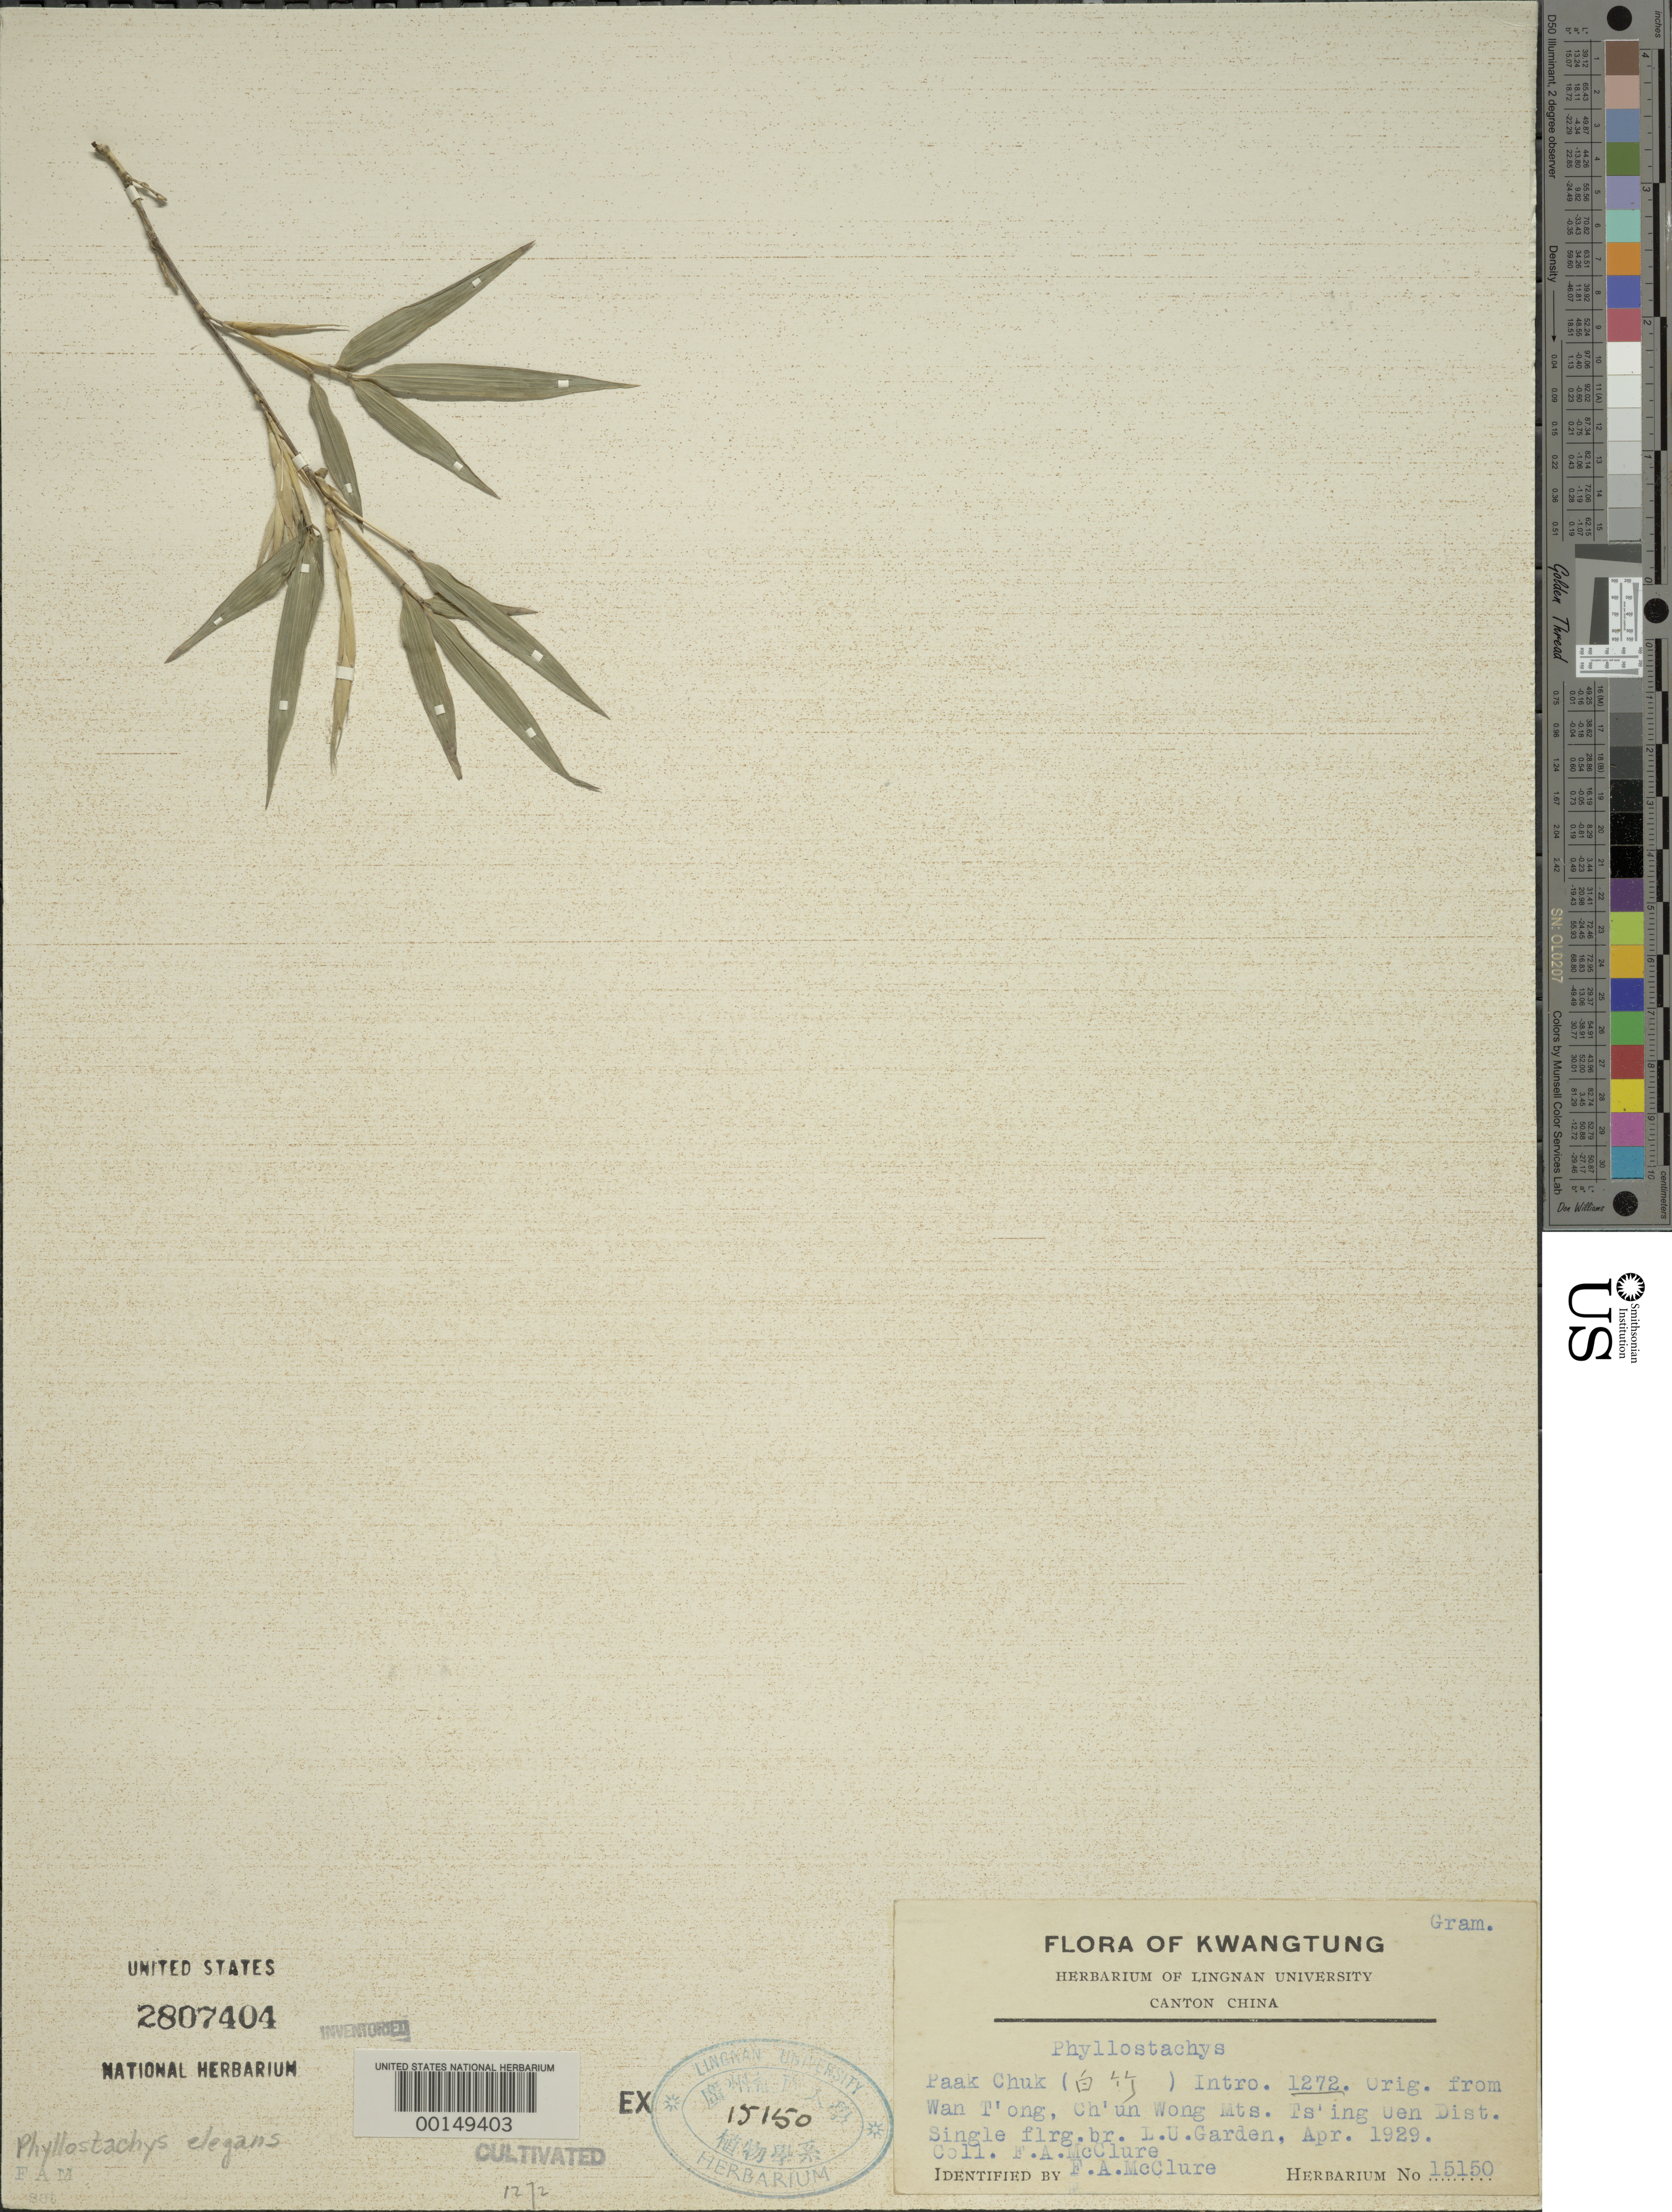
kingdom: Plantae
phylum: Tracheophyta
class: Liliopsida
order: Poales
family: Poaceae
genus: Phyllostachys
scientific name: Phyllostachys elegans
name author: McClure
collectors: F. A. McClure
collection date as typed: Apr 1929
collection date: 1929-04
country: China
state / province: Guangdong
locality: Lingnan univ. bg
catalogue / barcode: US 2807404